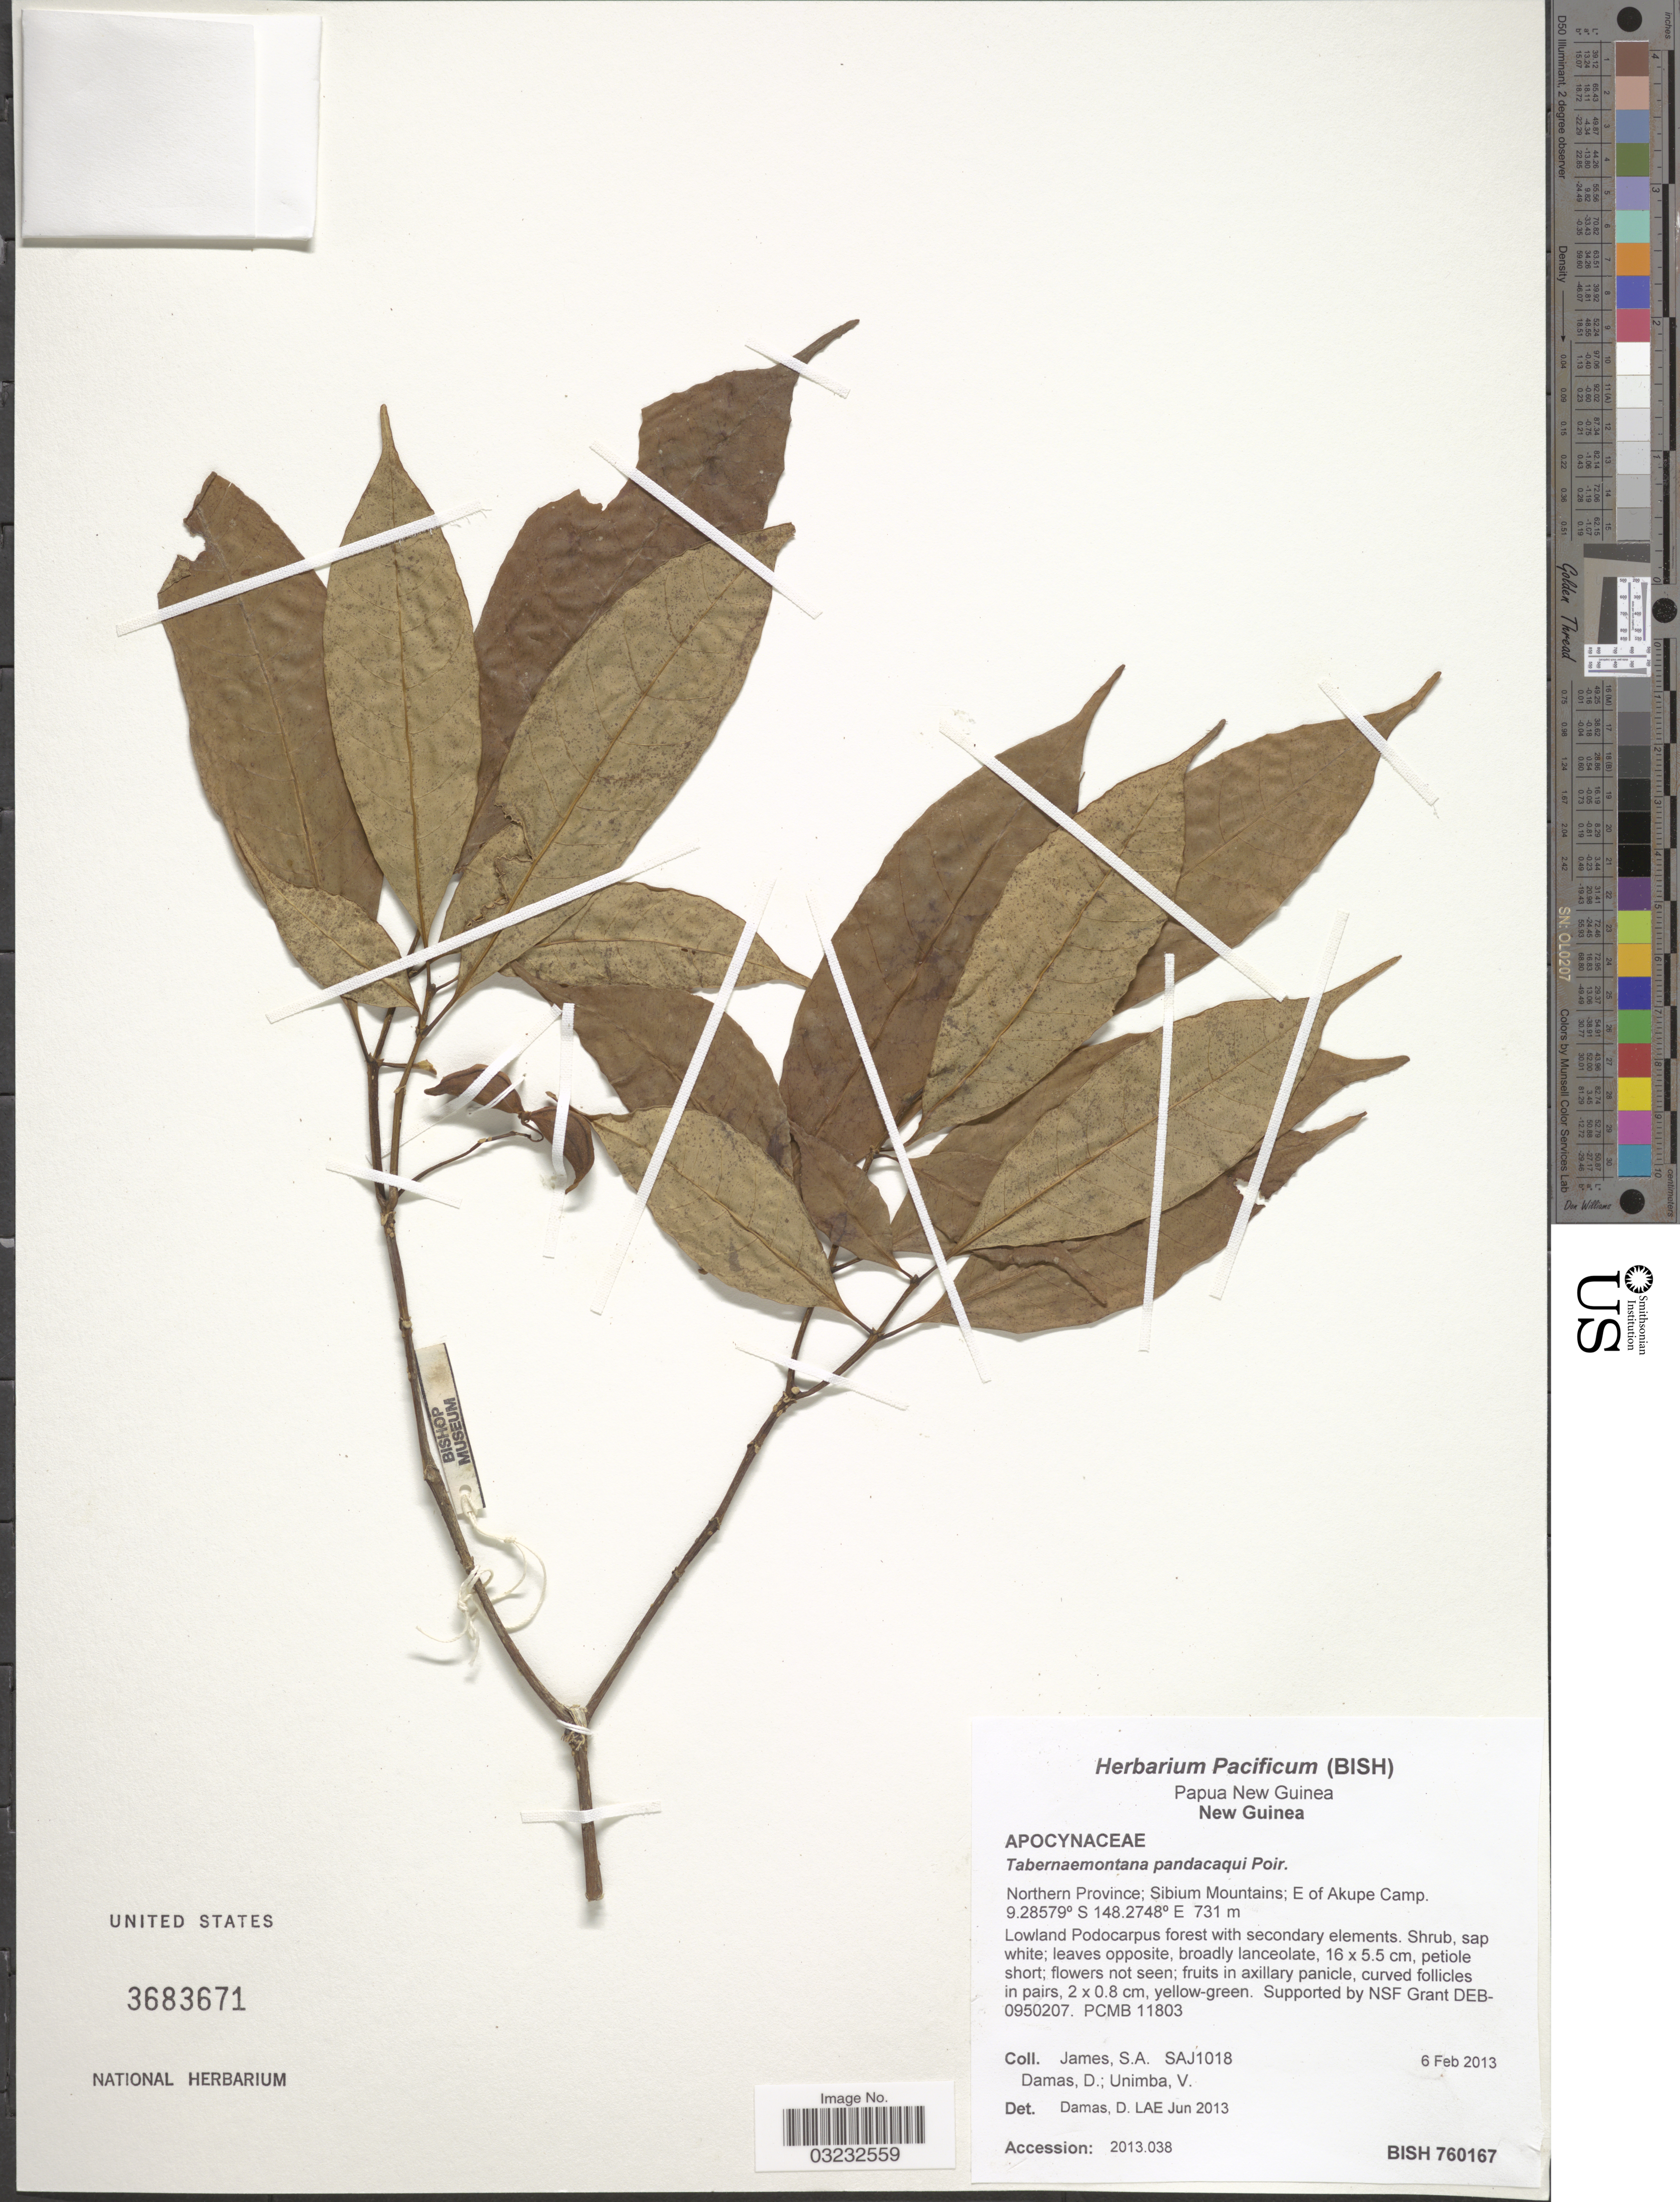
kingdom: Plantae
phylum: Tracheophyta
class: Magnoliopsida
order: Gentianales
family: Apocynaceae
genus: Tabernaemontana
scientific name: Tabernaemontana pandacaqui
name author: Poir.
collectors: S. James, D. Damas & V. Unimba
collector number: SAJ1018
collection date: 2013-02-06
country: Papua New Guinea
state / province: Northern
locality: New Guinea, Northern Province; Sibium Mountains; E of Akupe Camp.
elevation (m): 731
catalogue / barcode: US 3683671